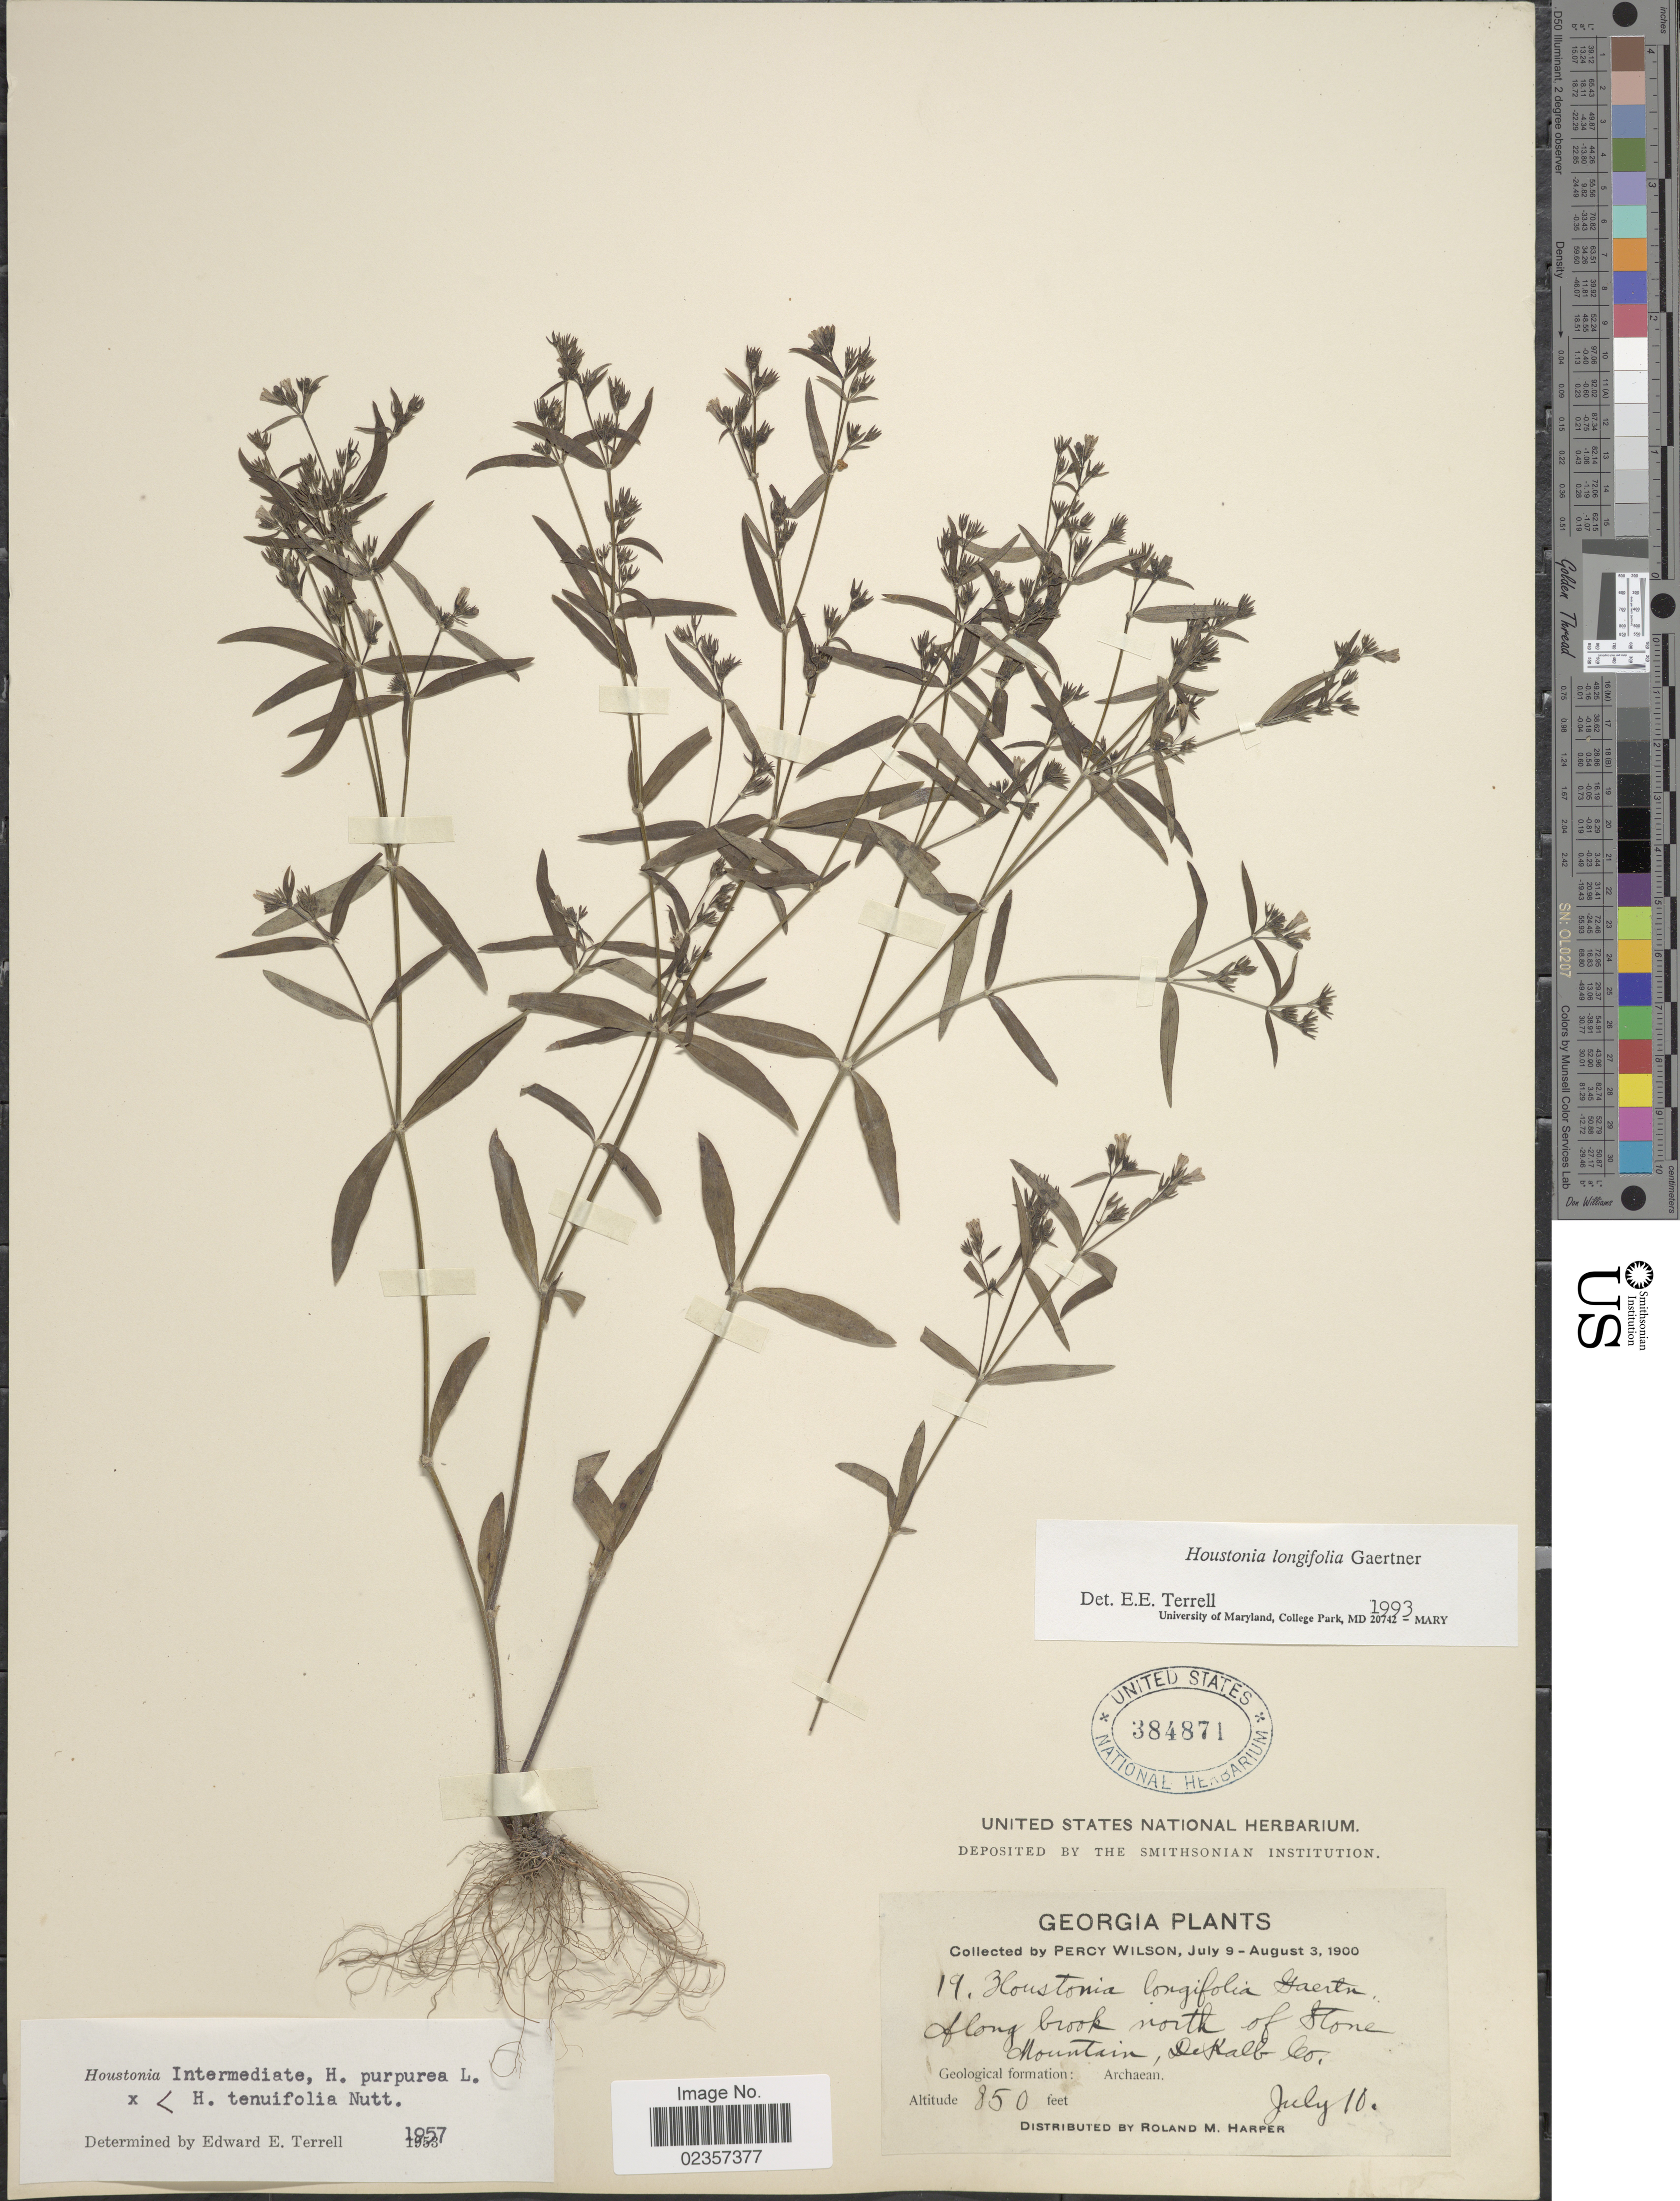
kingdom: Plantae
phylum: Tracheophyta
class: Magnoliopsida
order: Gentianales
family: Rubiaceae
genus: Houstonia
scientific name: Houstonia longifolia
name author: Gaertn.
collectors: P. Wilson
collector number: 19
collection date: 1900-07-10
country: United States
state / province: Georgia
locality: Along brook north of Stone Mountain, DeKalb Co., Geological Formation: Archaean.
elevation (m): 259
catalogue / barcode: US 384871